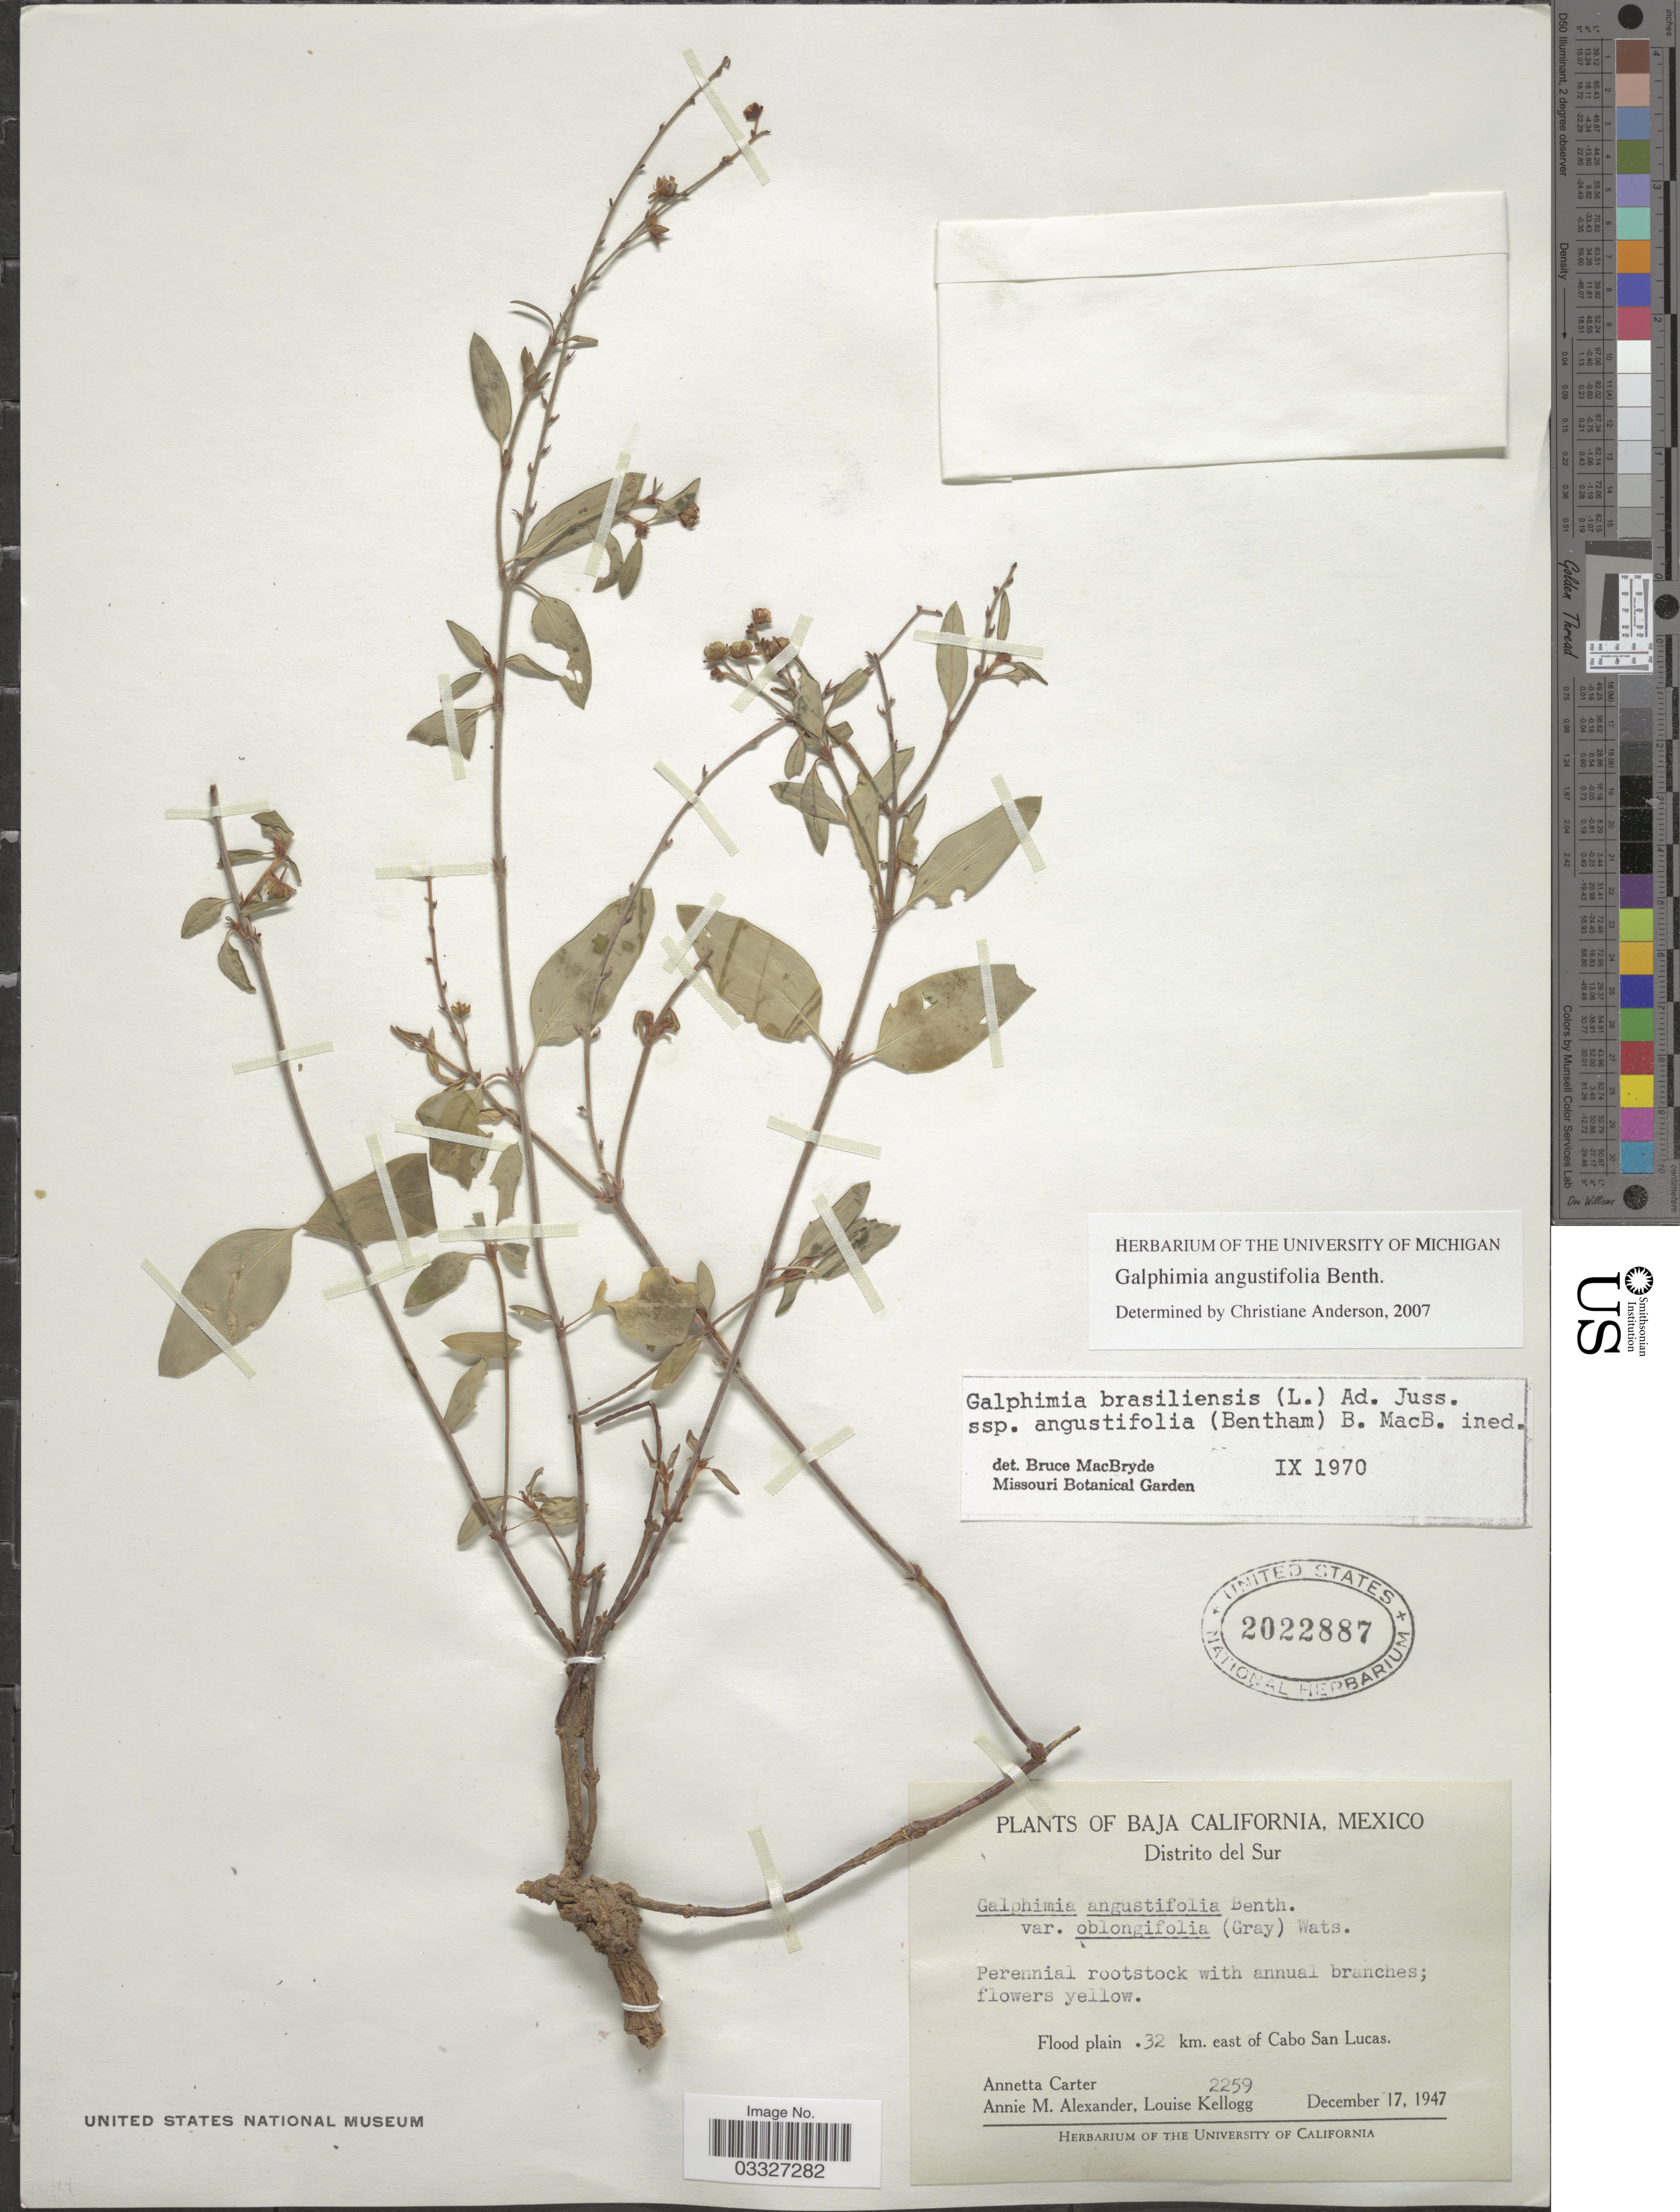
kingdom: Plantae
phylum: Tracheophyta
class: Magnoliopsida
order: Malpighiales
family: Malpighiaceae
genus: Galphimia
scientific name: Galphimia angustifolia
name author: Benth.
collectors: A. Carter, A. M. Alexander & L. Kellogg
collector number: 2259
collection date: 1947-12-17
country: Mexico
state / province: Baja California Sur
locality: Distrito del Sur. Flood plain .32 km. east of Cabo San Lucas.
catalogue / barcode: US 2022887